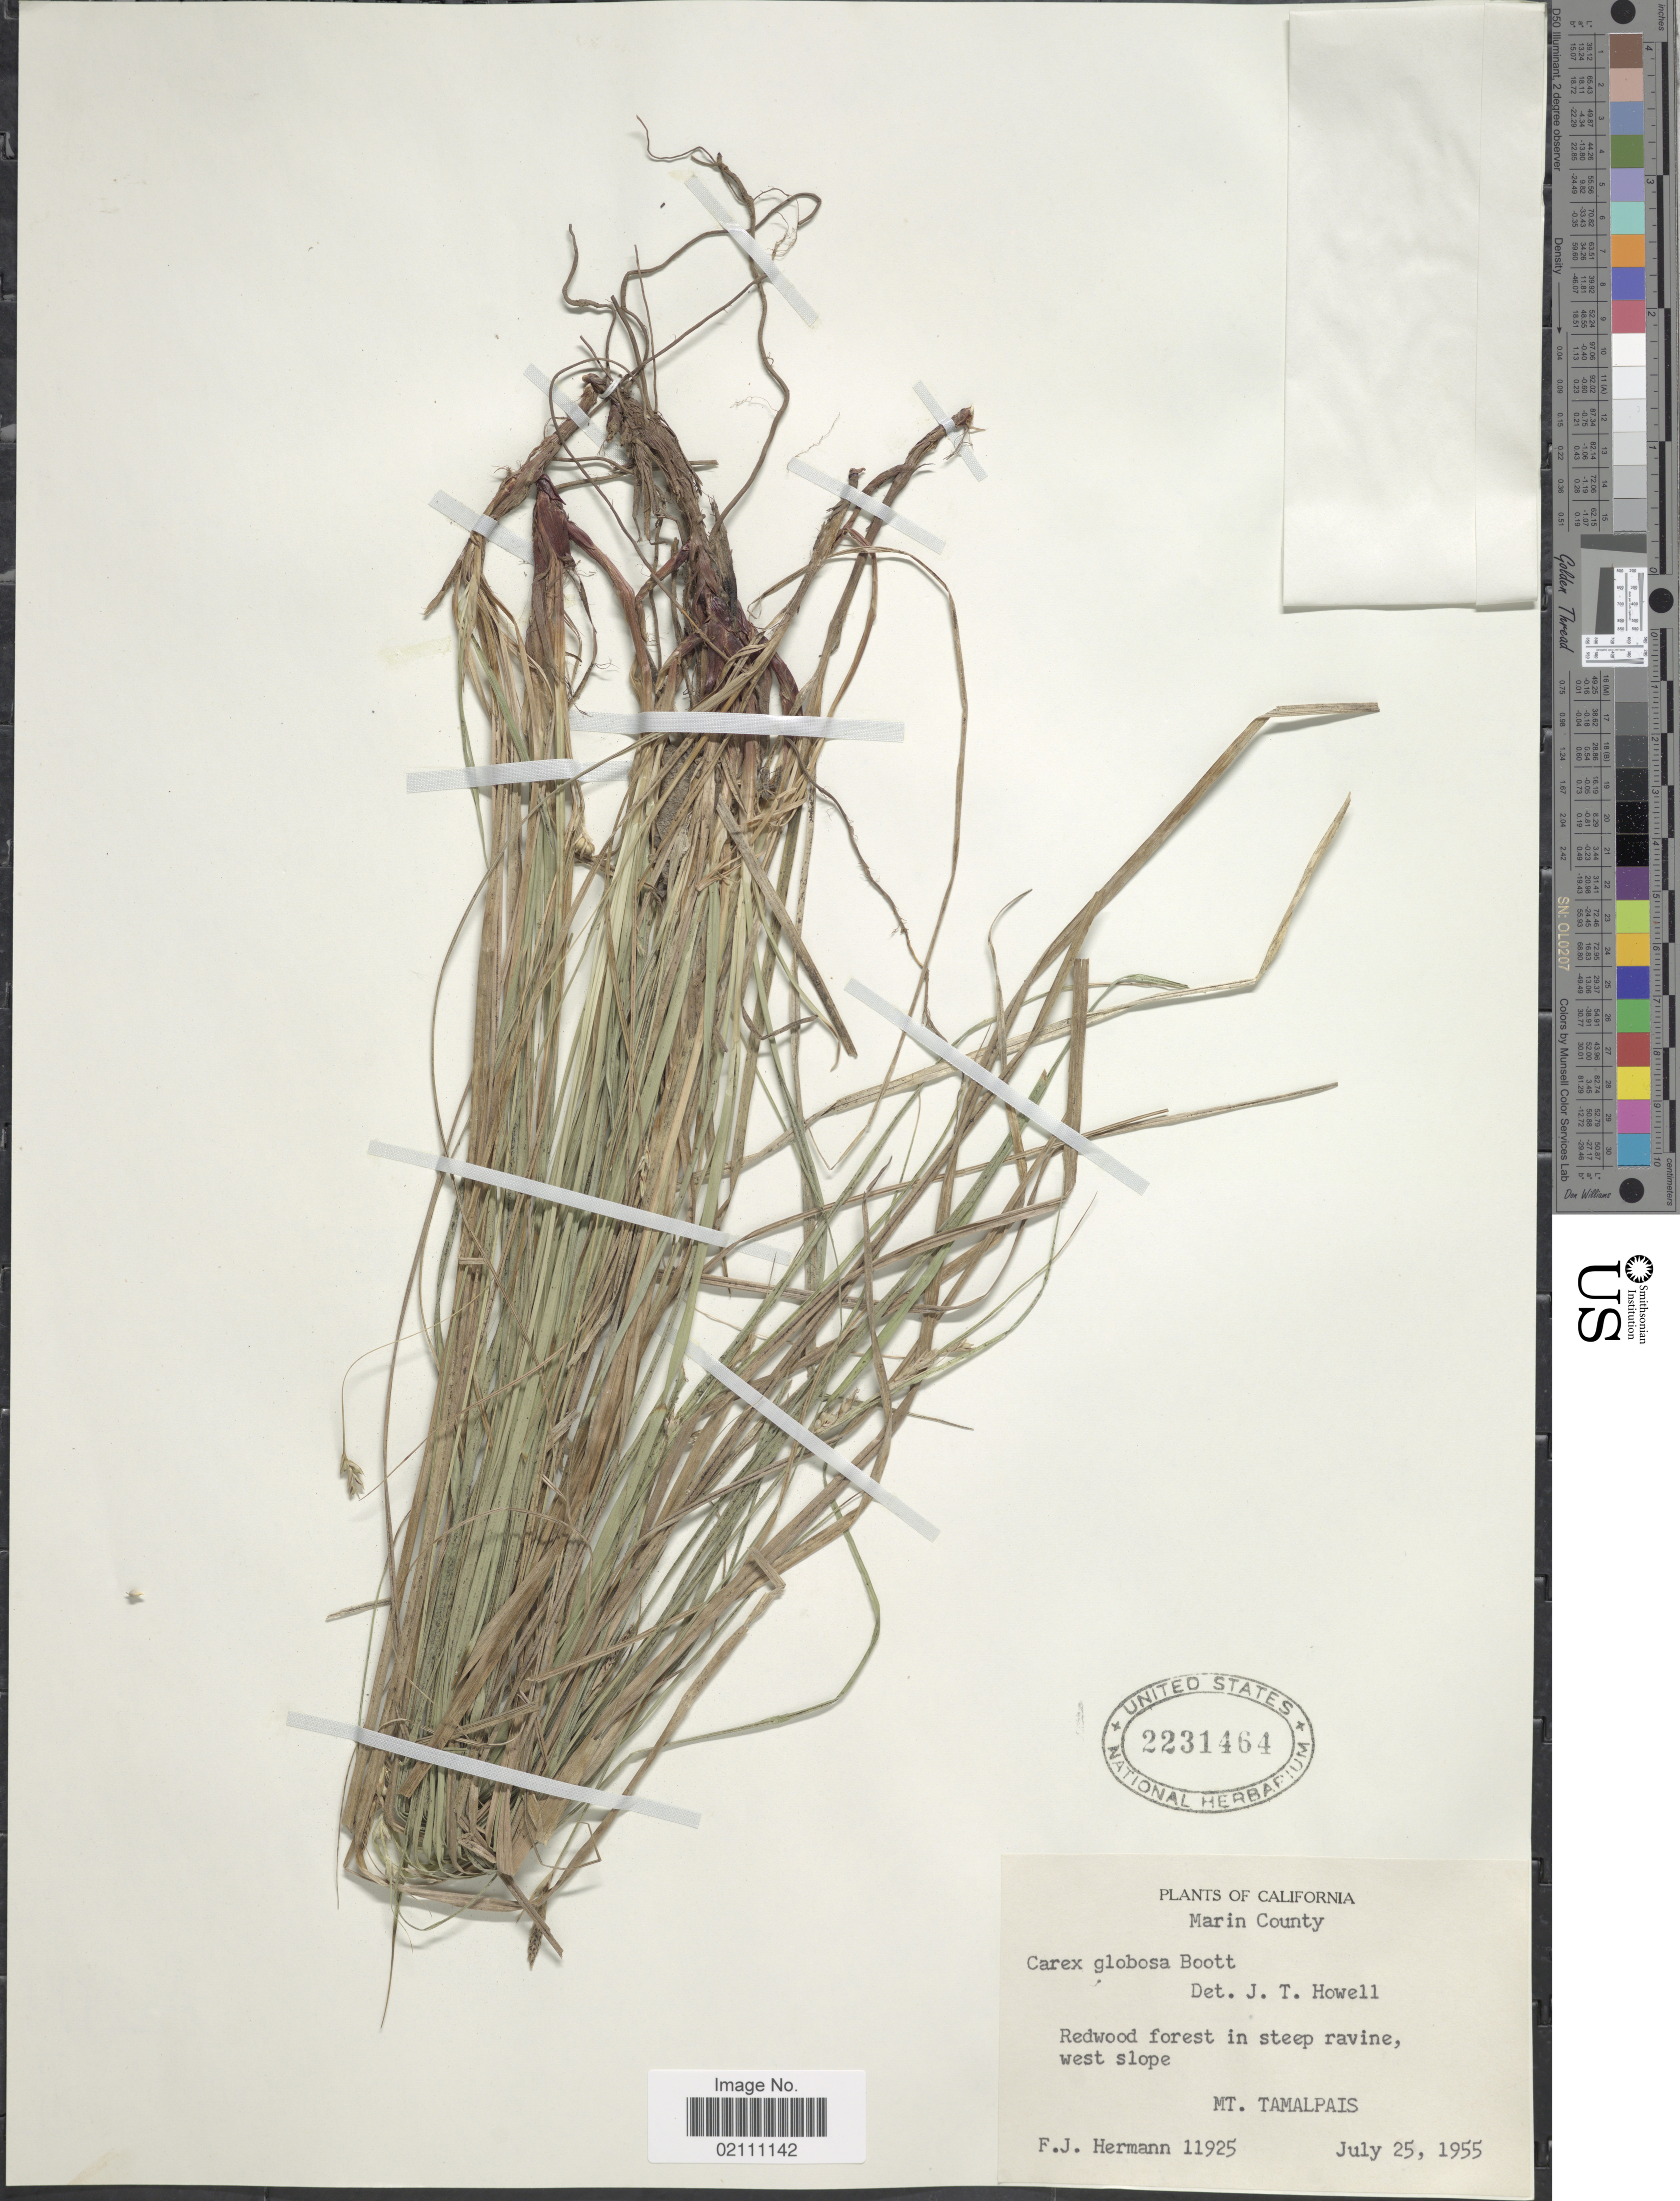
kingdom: Plantae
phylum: Tracheophyta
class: Liliopsida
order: Poales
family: Cyperaceae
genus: Carex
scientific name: Carex globosa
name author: Boott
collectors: F. J. Hermann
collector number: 11925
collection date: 1955-07-25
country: United States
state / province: California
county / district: Marin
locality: Marin County, Redwood forest in steep ravine, west slope, Mt. Tamalpais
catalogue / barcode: US 2231464